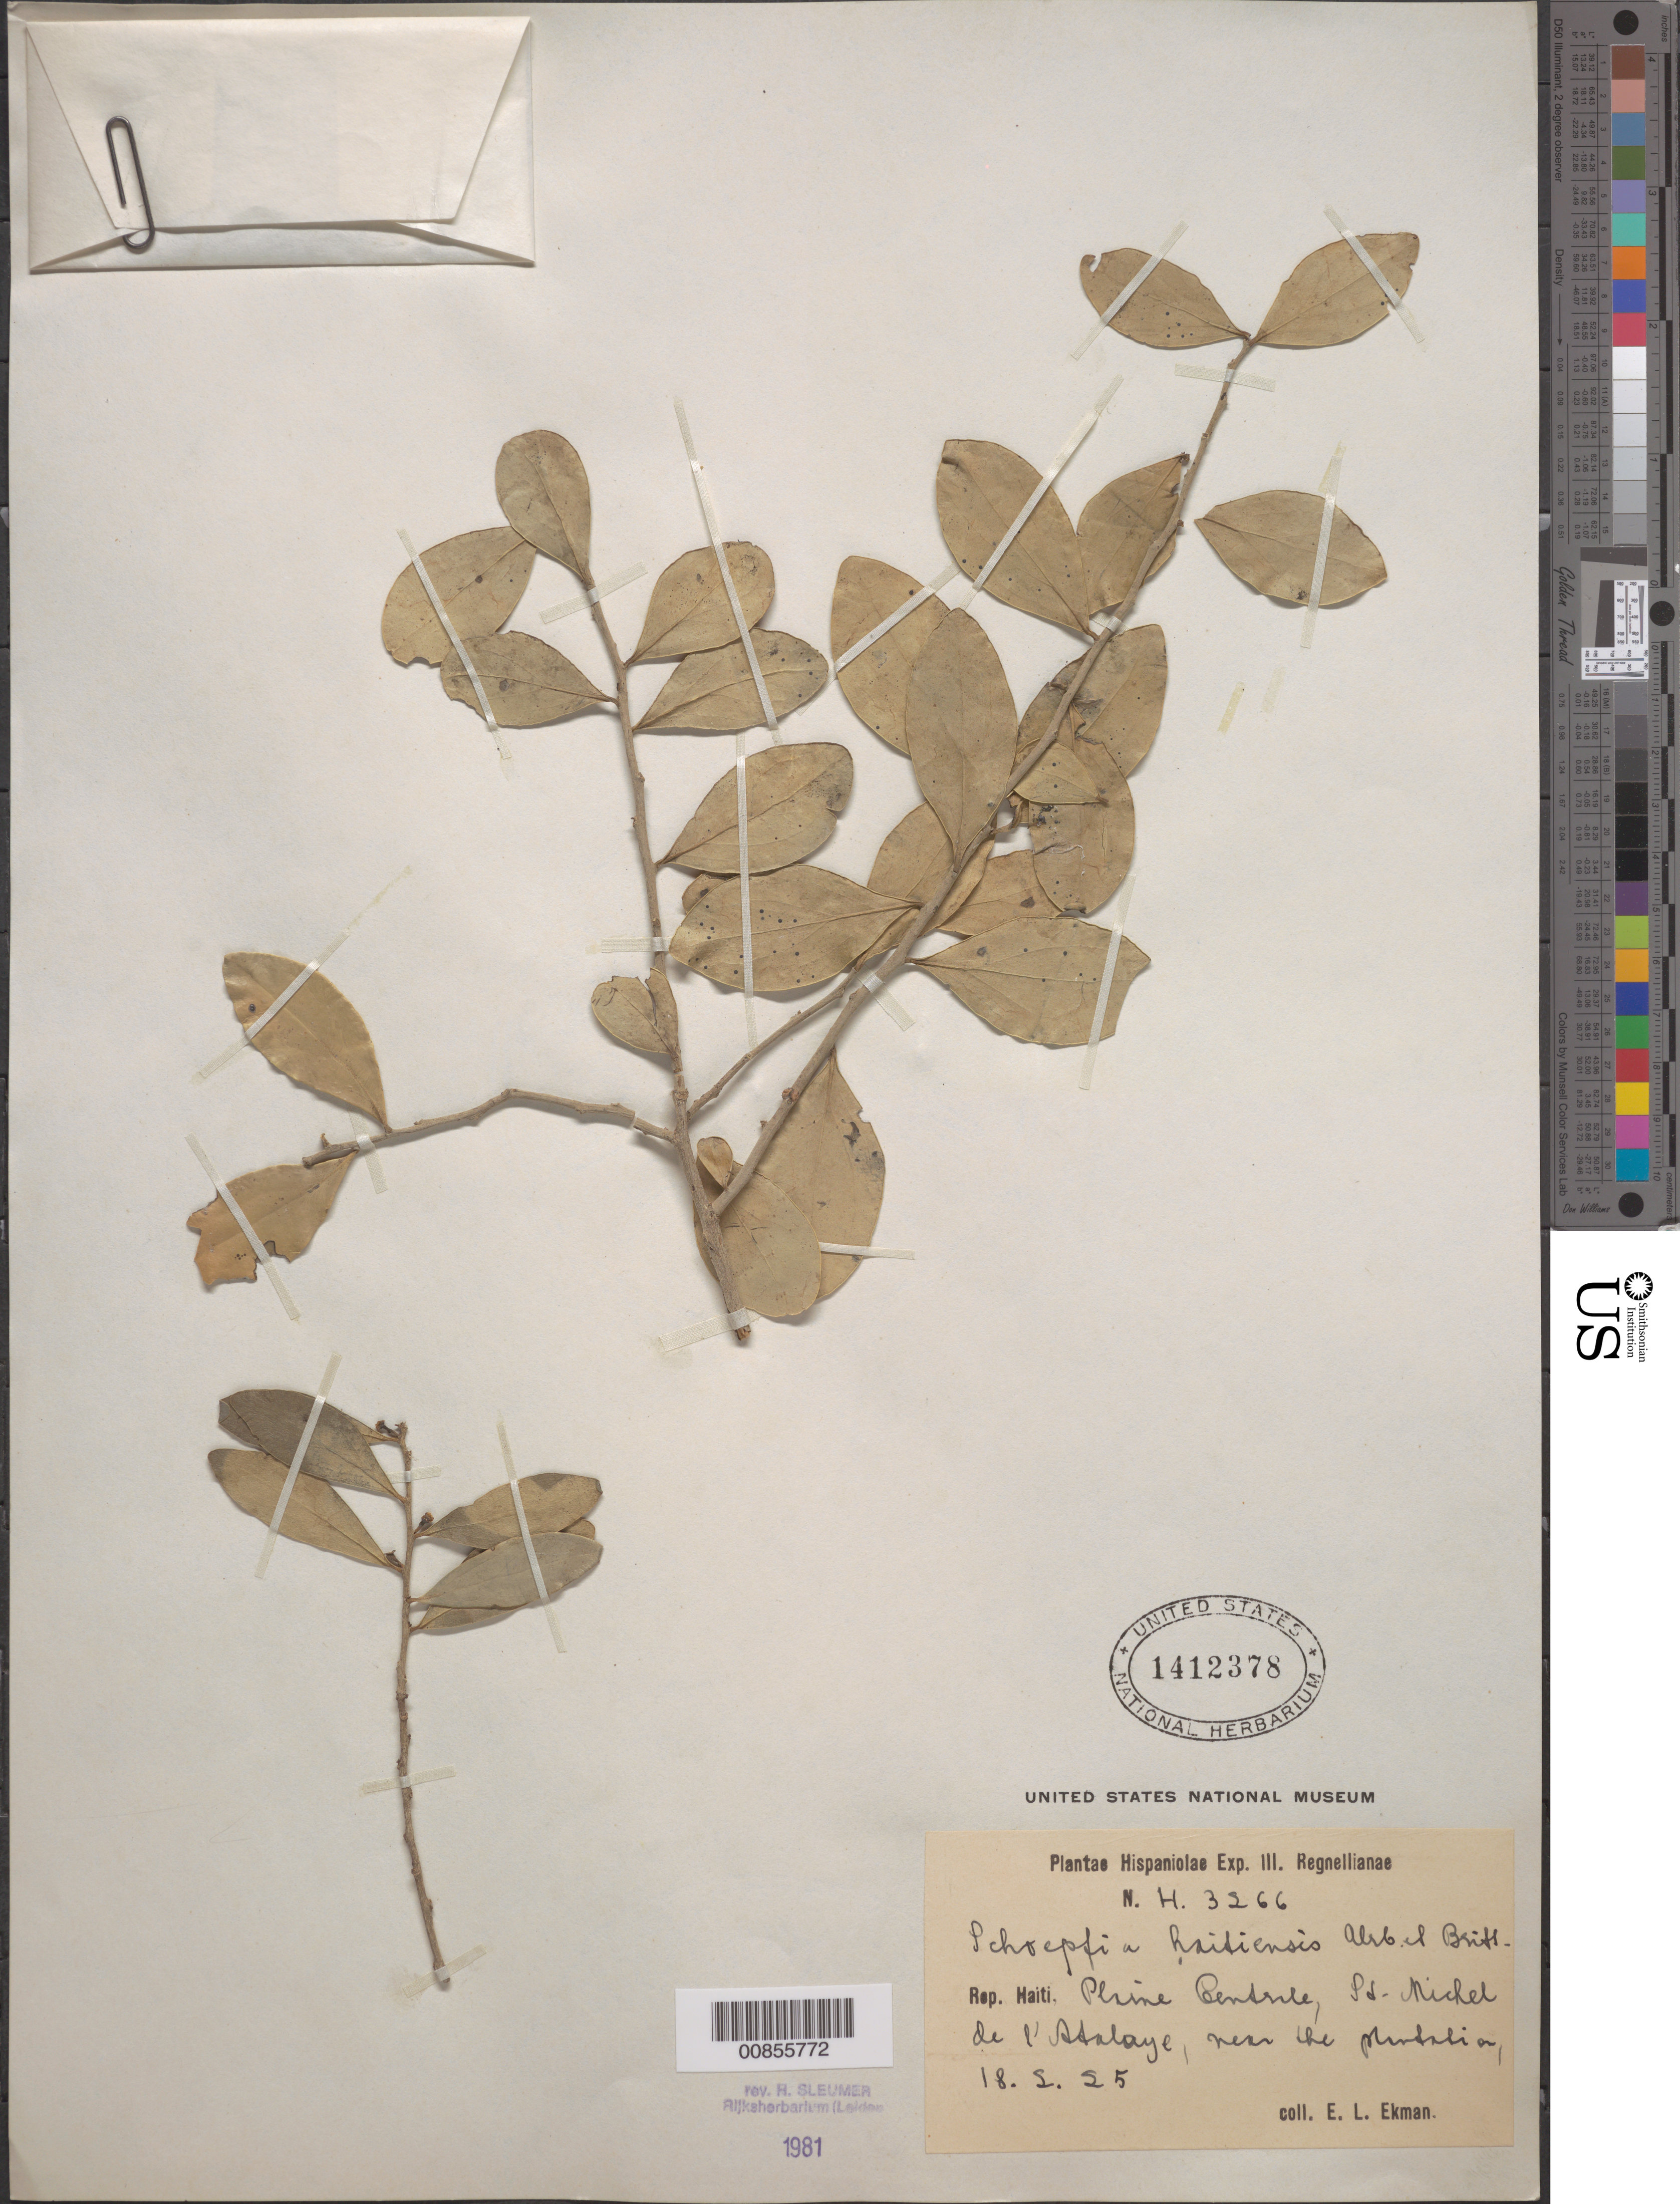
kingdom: Plantae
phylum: Tracheophyta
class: Magnoliopsida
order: Santalales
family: Schoepfiaceae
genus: Schoepfia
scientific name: Schoepfia haitiensis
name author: Urb. & Britton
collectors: E. L. Ekman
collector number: H 3266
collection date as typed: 18 Feb 1925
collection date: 1925-02-18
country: Haiti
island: Hispaniola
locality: Plaine Centrale, St. Michel de l'Atalaye, near the Plantation.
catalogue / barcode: US 1412378